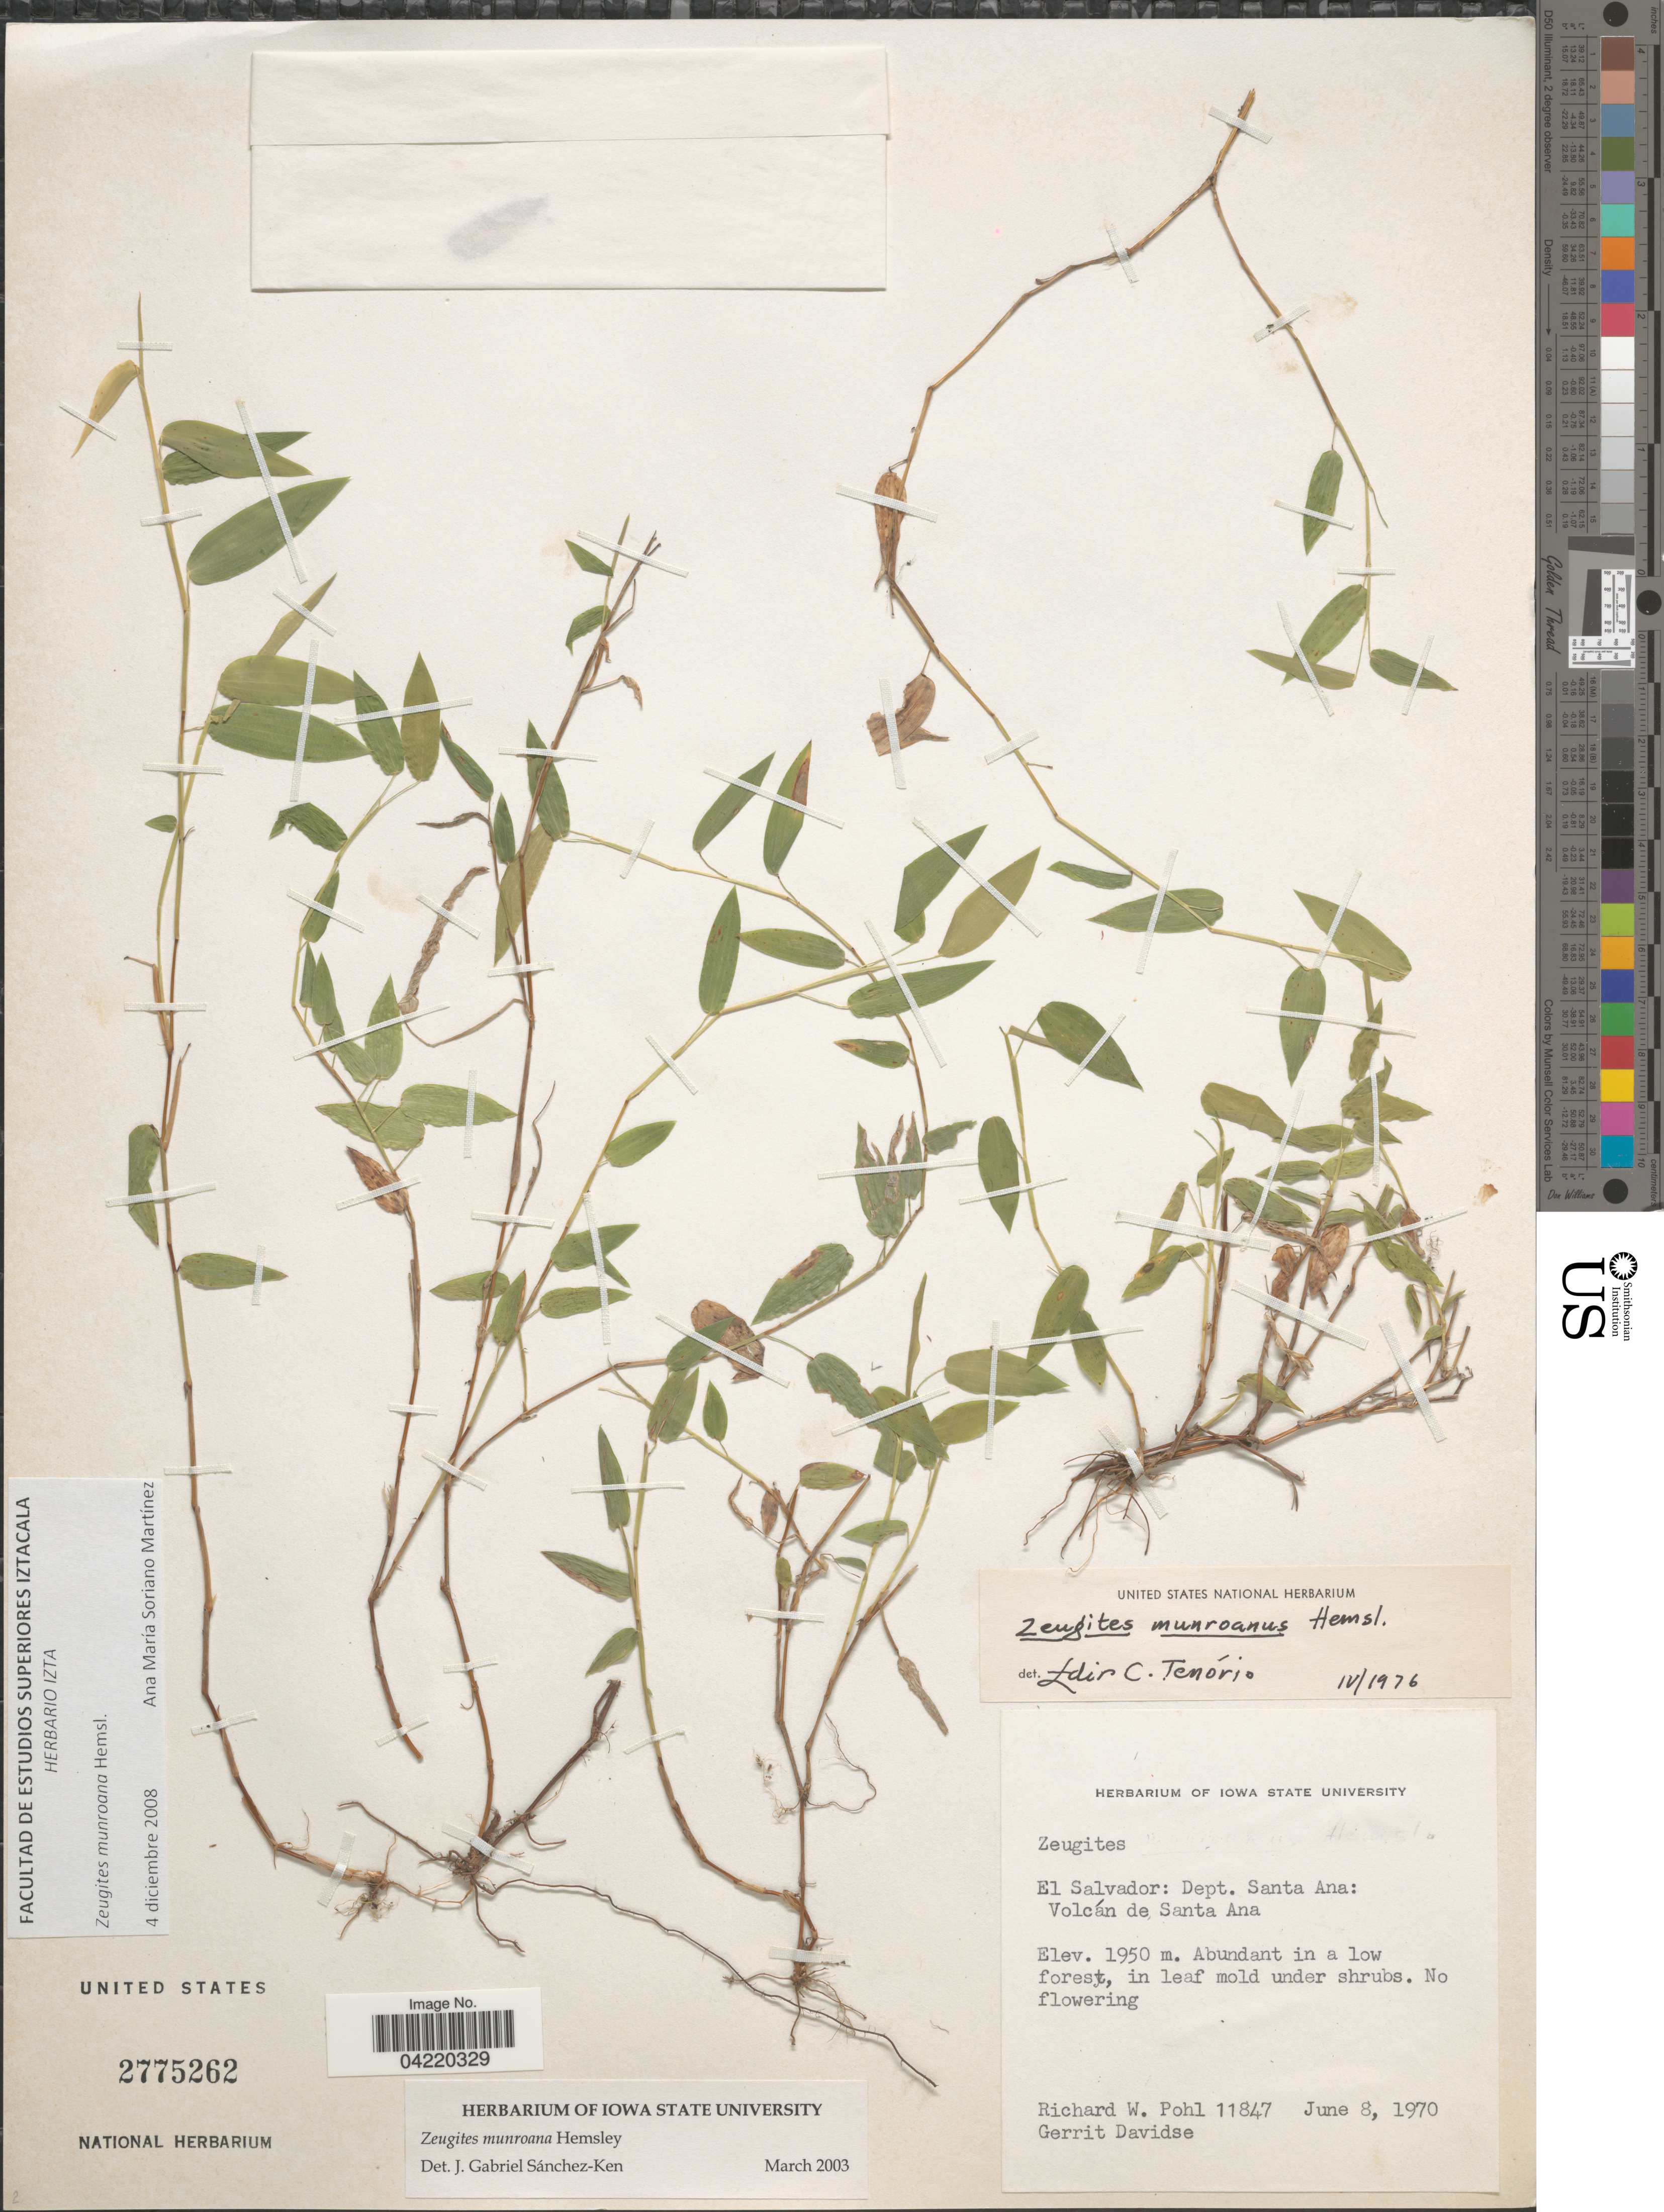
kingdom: Plantae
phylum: Tracheophyta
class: Liliopsida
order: Poales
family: Poaceae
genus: Zeugites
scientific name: Zeugites munroanus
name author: Hemsl.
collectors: R. W. Pohl & G. Davidse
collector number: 11847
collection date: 1970-06-08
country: El Salvador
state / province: Santa Ana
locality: Dept. Santa Ana: Volcán de Santa Ana.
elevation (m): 1950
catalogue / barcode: US 2775262